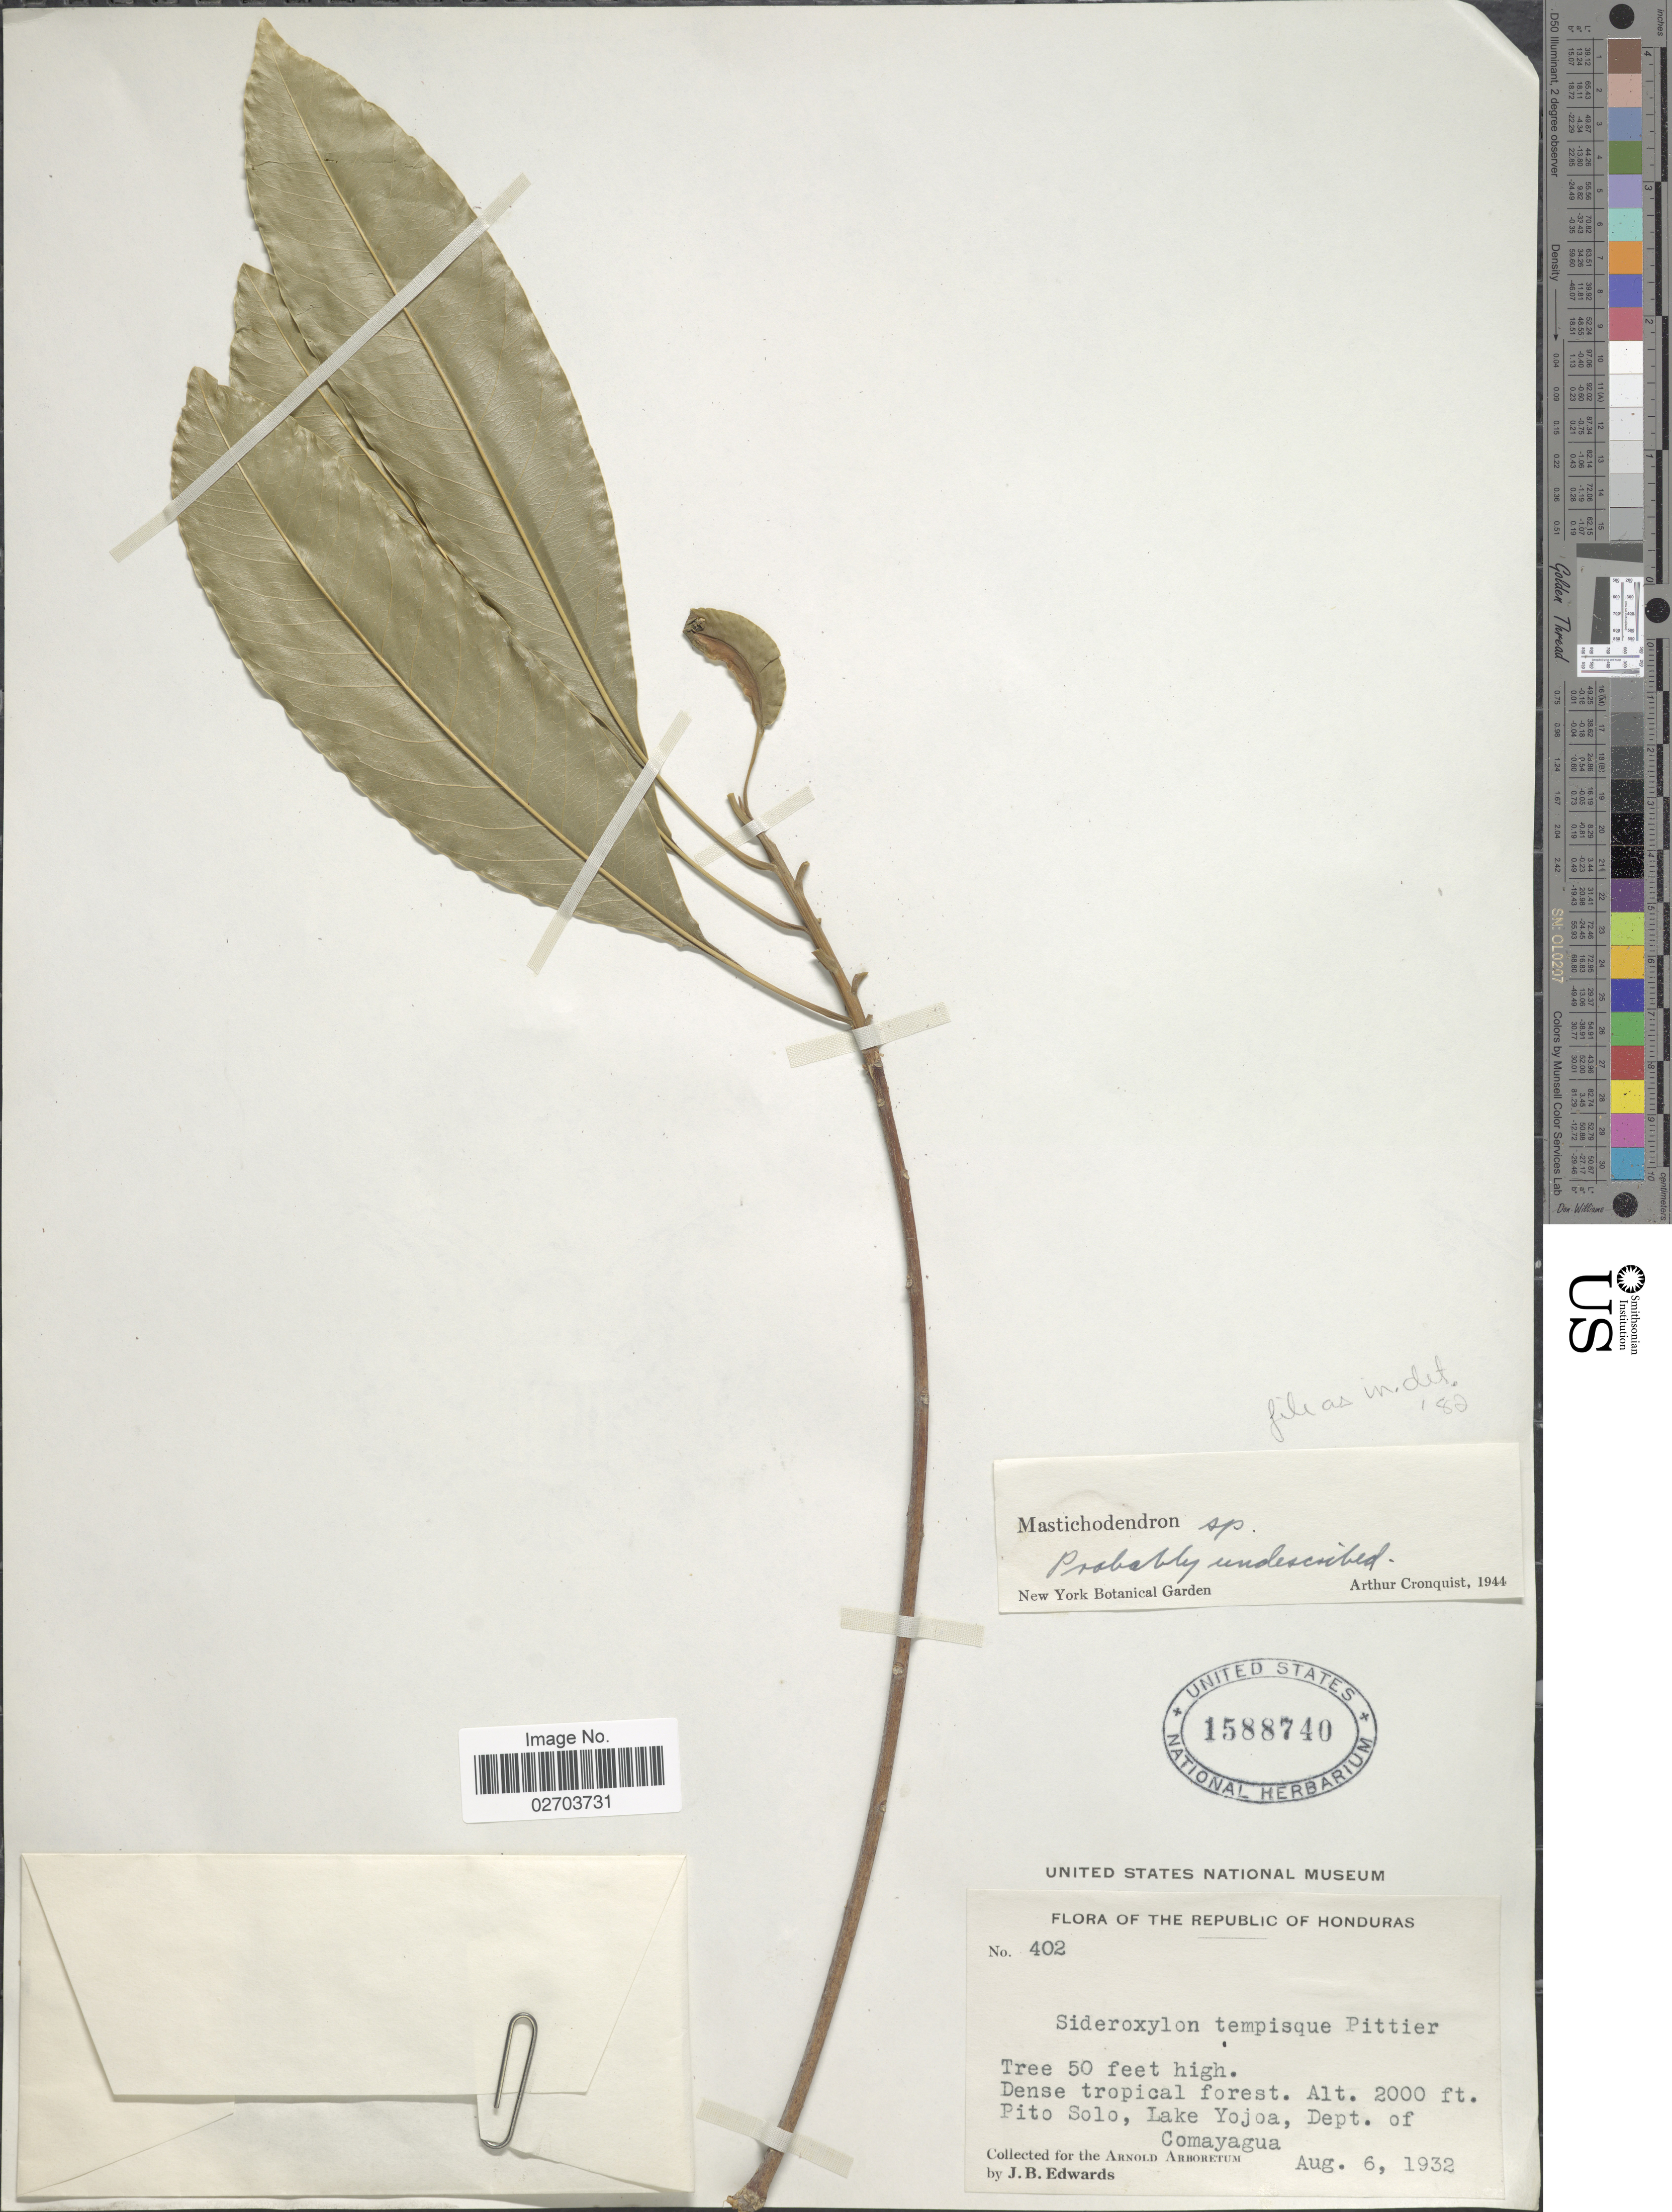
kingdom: Plantae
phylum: Tracheophyta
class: Magnoliopsida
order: Ericales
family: Sapotaceae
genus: Sideroxylon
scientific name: Sideroxylon sp.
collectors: J. B. Edwards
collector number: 402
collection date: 1932-08-06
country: Honduras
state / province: Comayagua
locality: Pito Solo, Lake Yojoa.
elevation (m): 610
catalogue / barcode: US 1588740